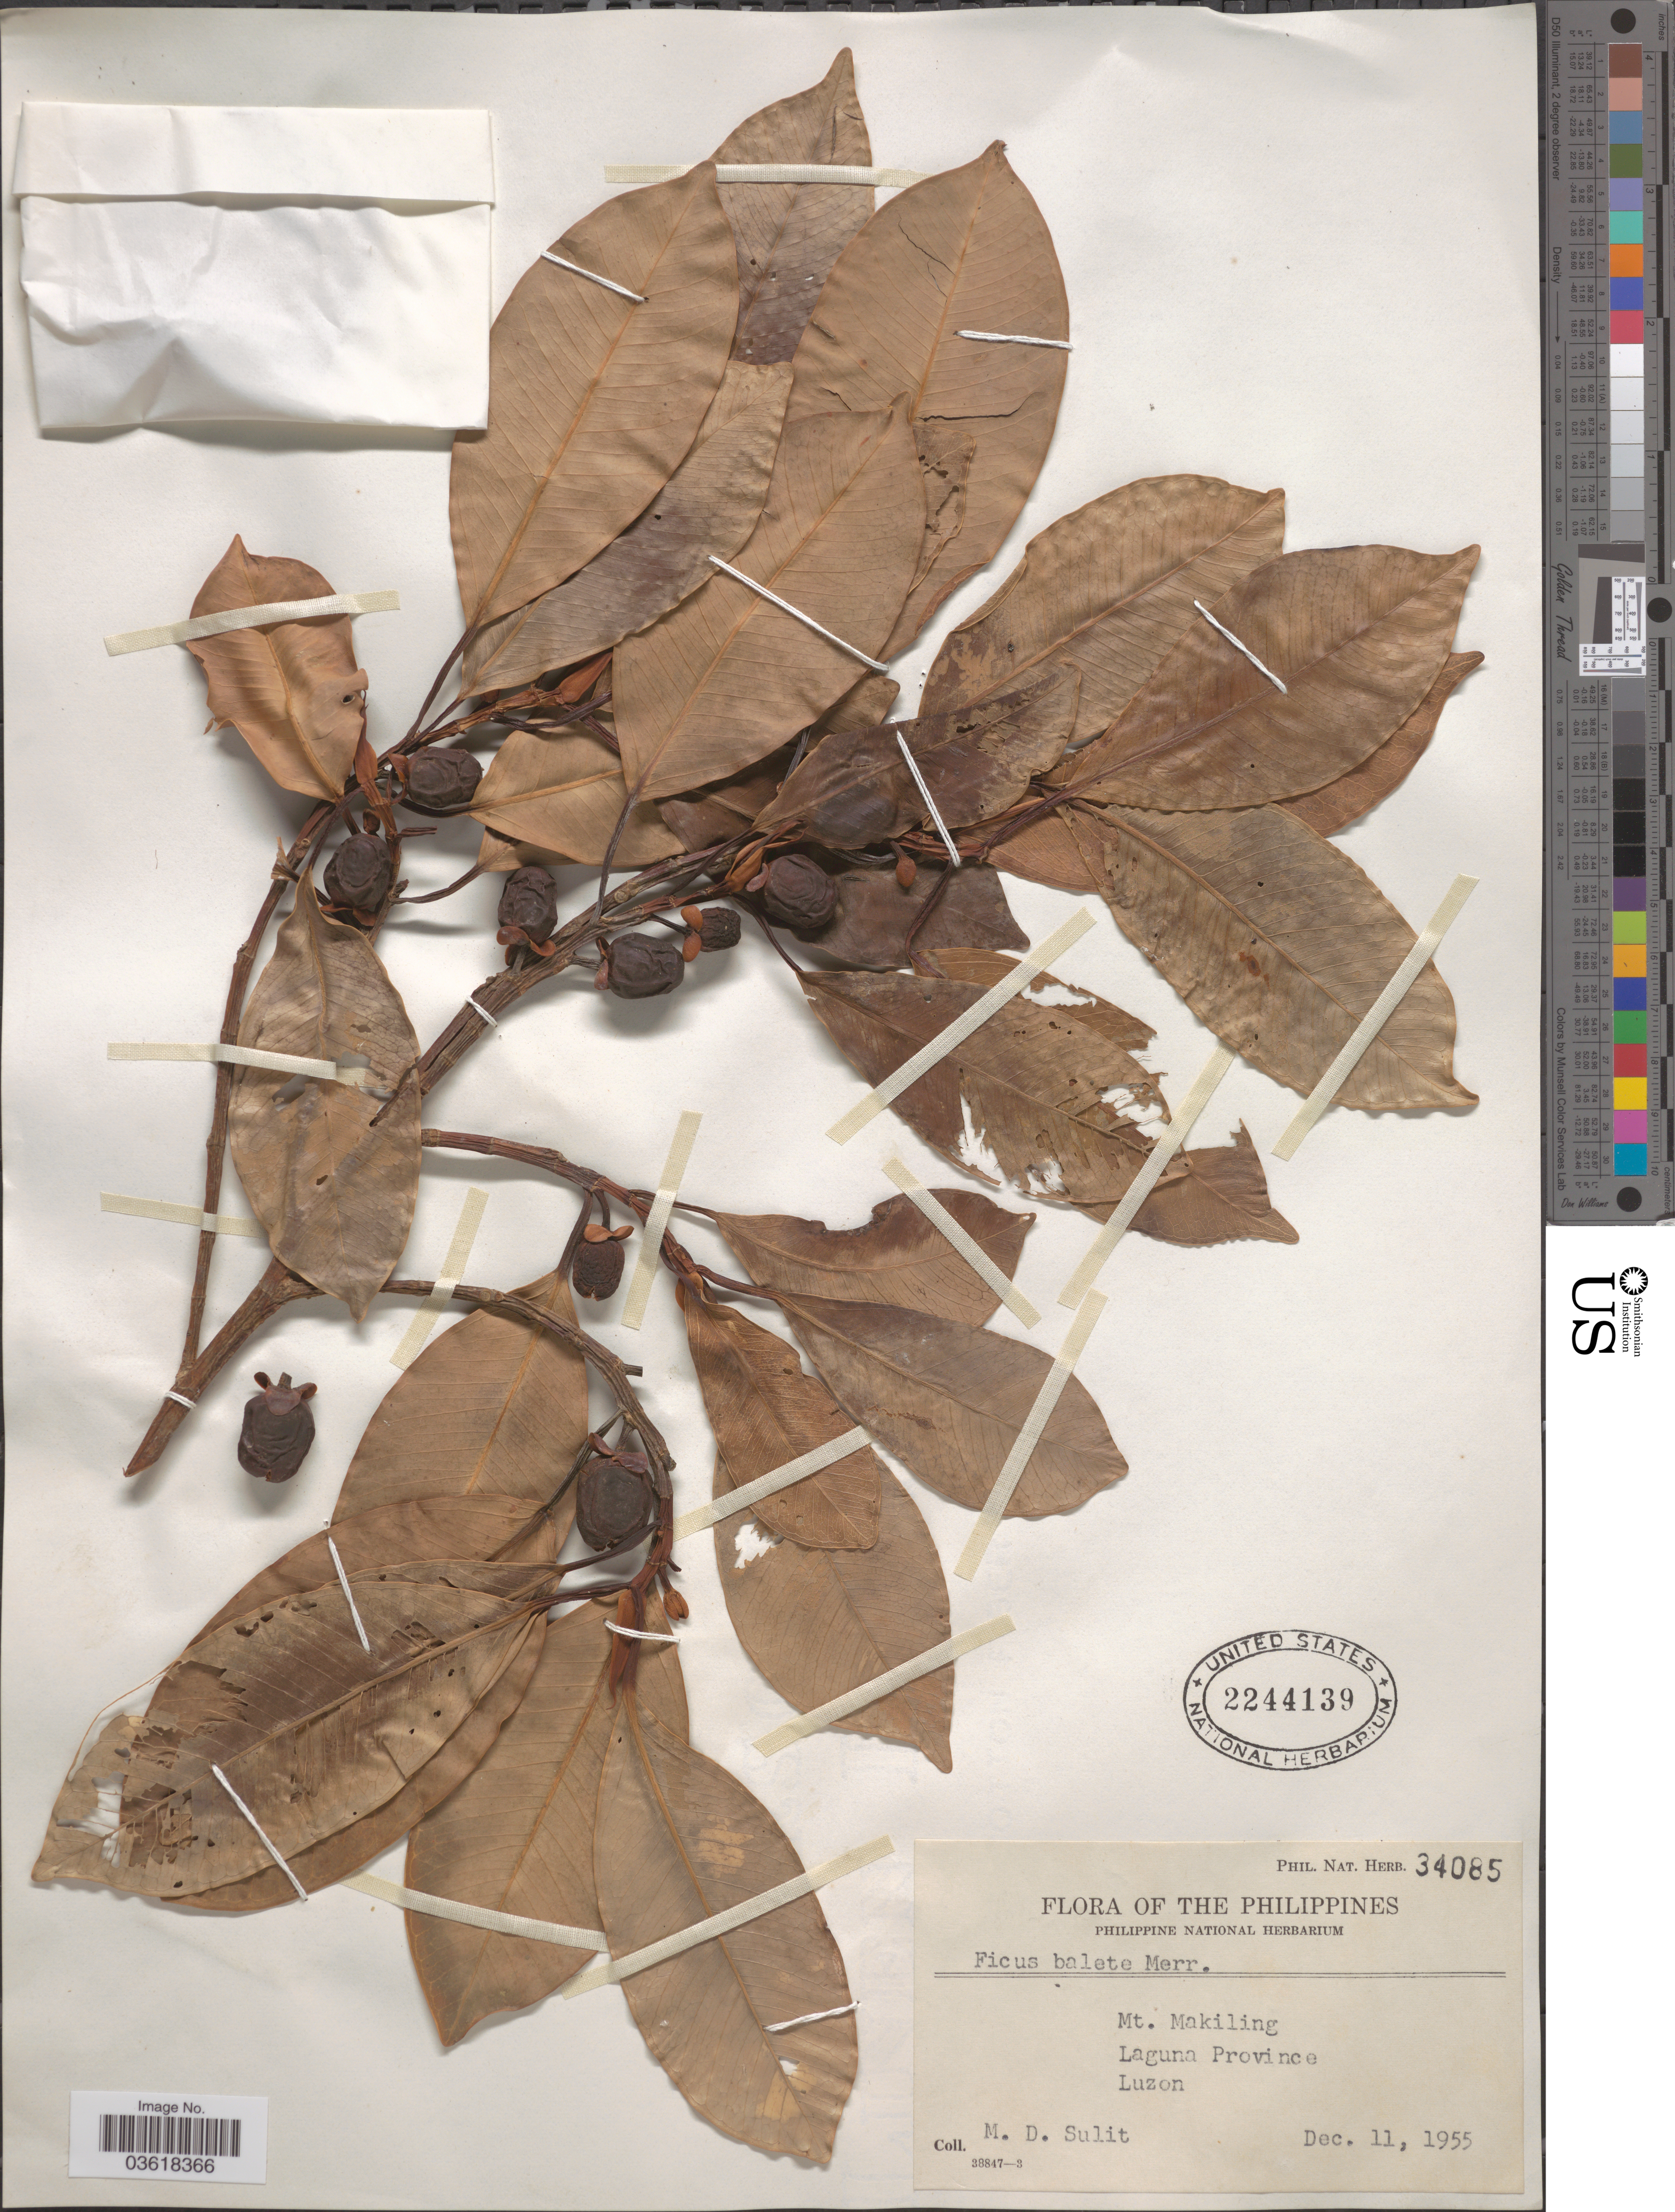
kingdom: Plantae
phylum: Tracheophyta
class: Magnoliopsida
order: Rosales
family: Moraceae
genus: Ficus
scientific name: Ficus balete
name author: Merr.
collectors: M. Sulit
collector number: Phil. Nat. Herb. 34085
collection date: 1955-12-11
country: Philippines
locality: Mt. Makiling. Laguna Province. Luzon.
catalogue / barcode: US 2244139